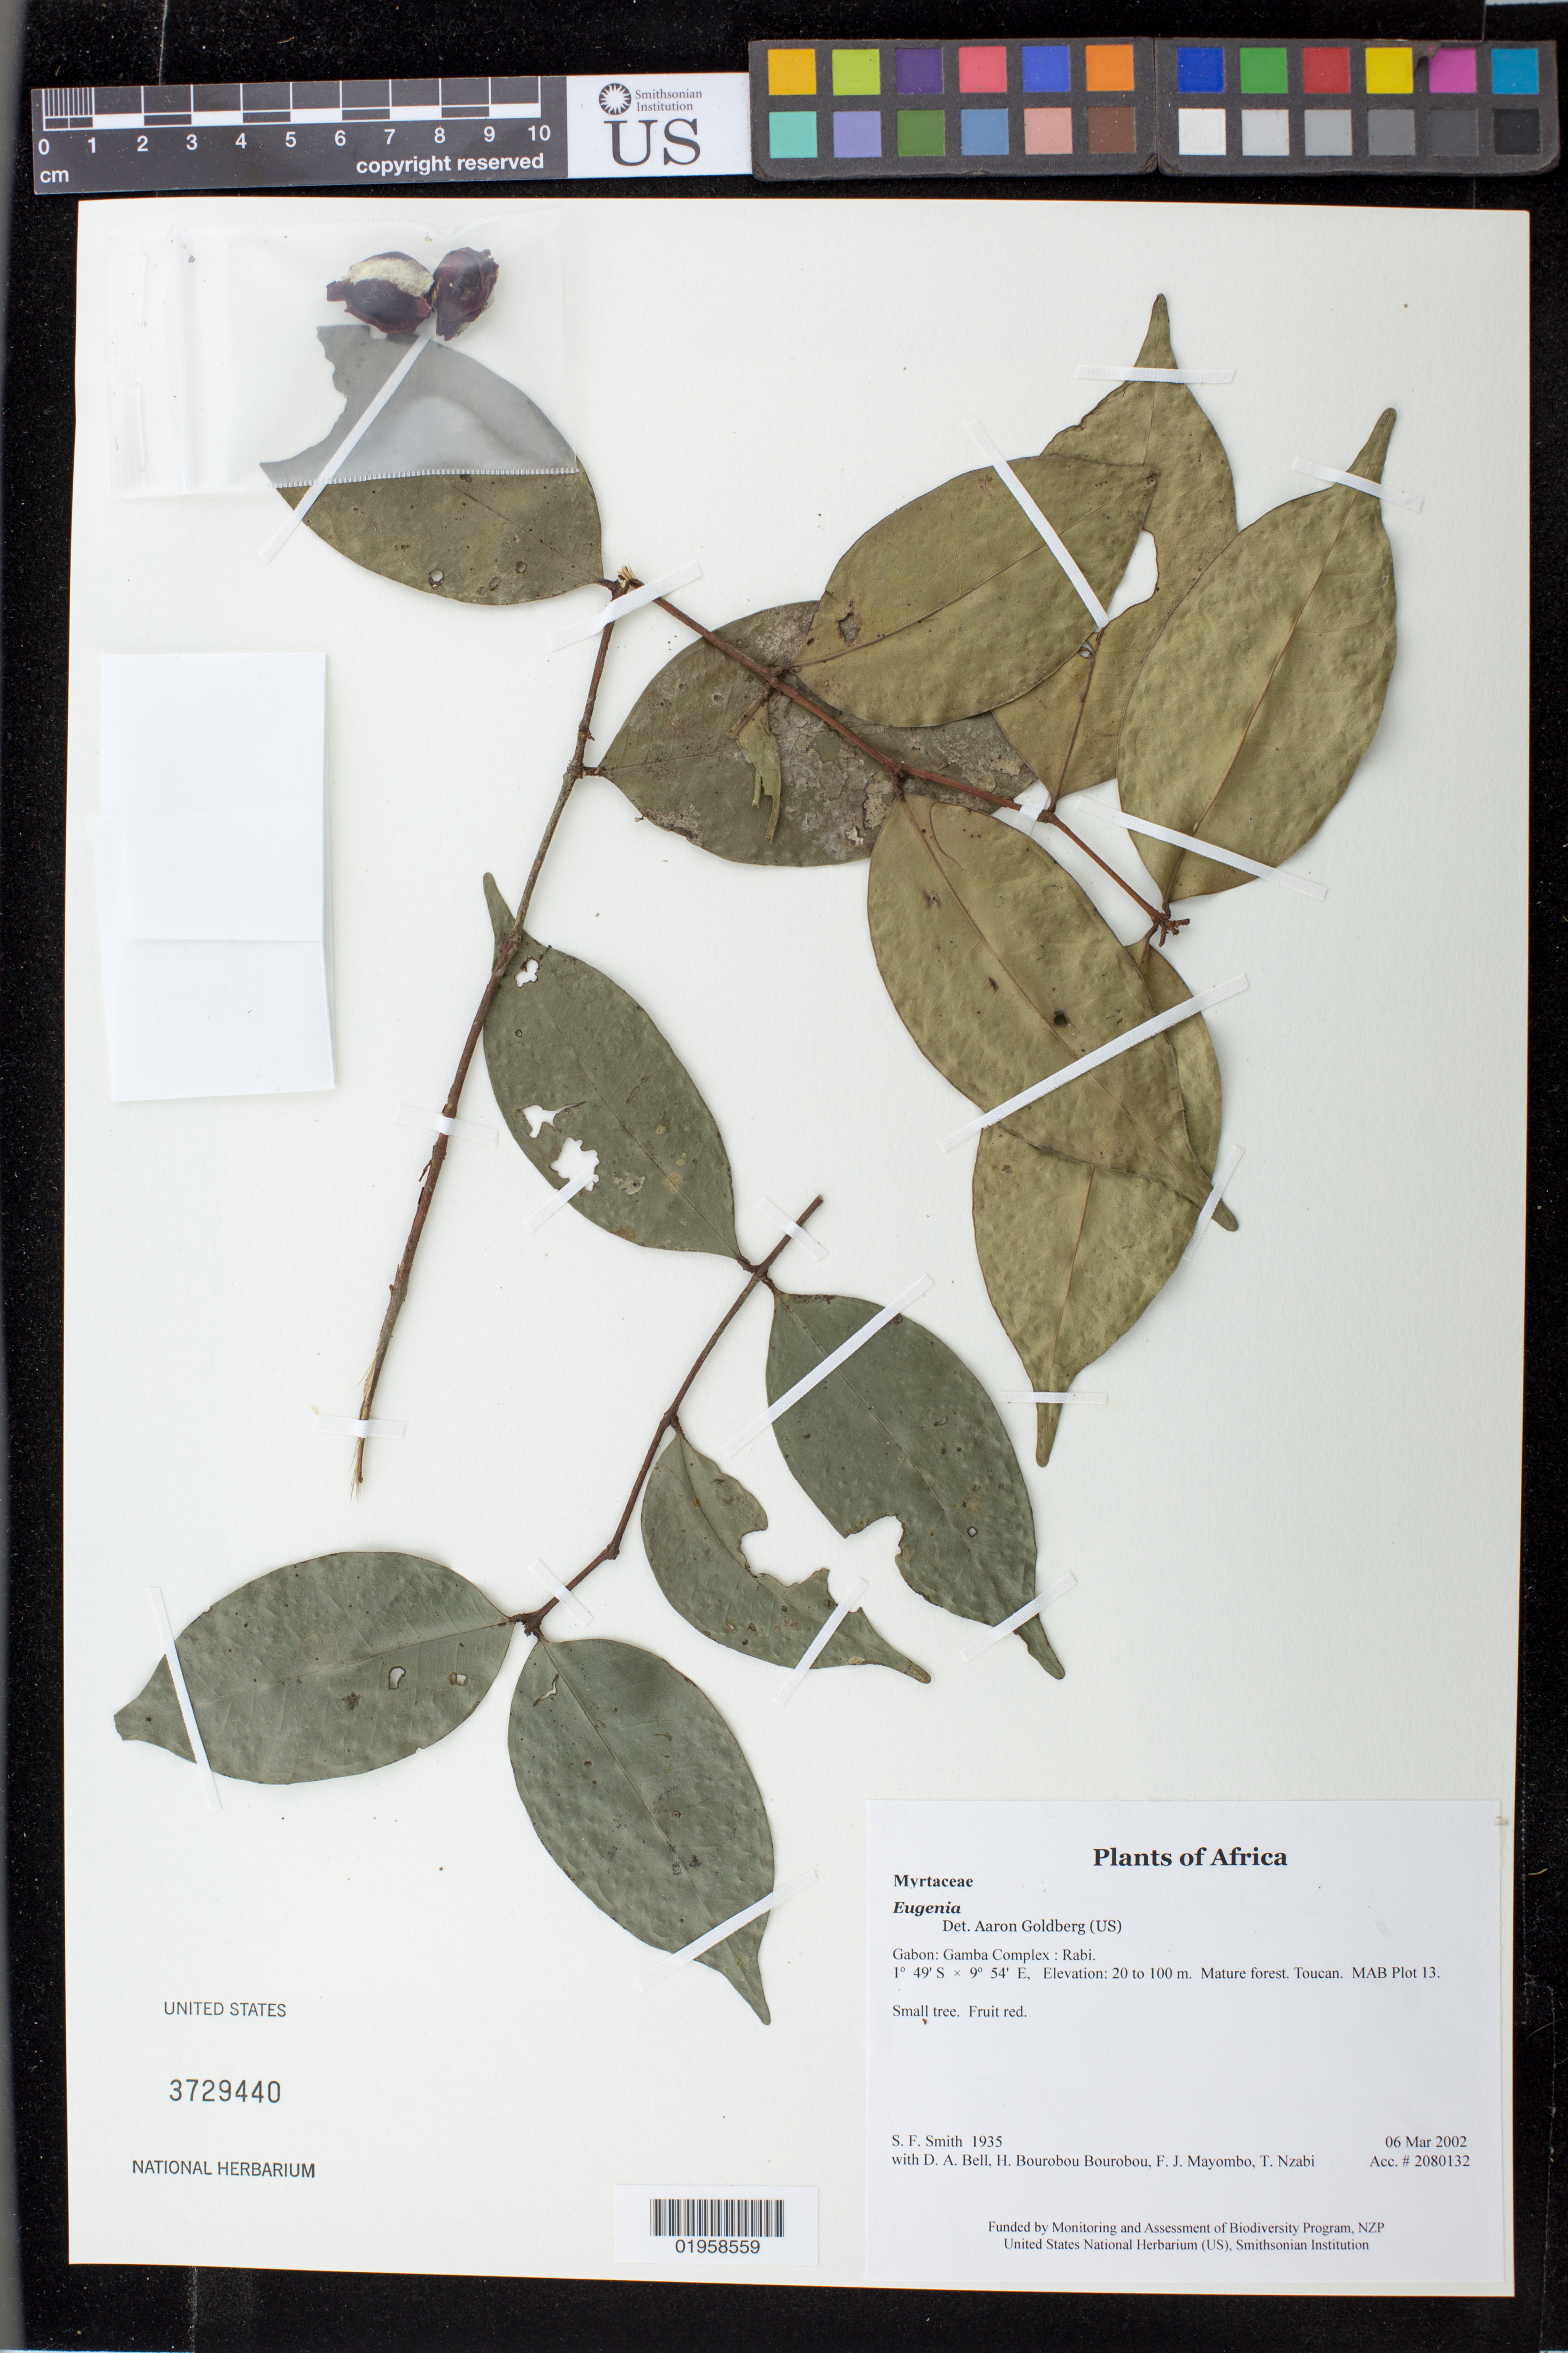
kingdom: Plantae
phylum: Tracheophyta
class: Magnoliopsida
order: Myrtales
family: Myrtaceae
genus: Eugenia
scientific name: Eugenia sp.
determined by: Goldberg, Aaron, (US), NMNH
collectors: S.F. Smith, D. A. Bell, H. Bourobou Bourobou & F. J. Mayombo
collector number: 1935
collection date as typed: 06 Mar 2002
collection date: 2002-03-06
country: Gabon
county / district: Gamba Complex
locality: Rabi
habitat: Mature forest. Toucan. MAB Plot 13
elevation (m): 20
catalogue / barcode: US 3729440